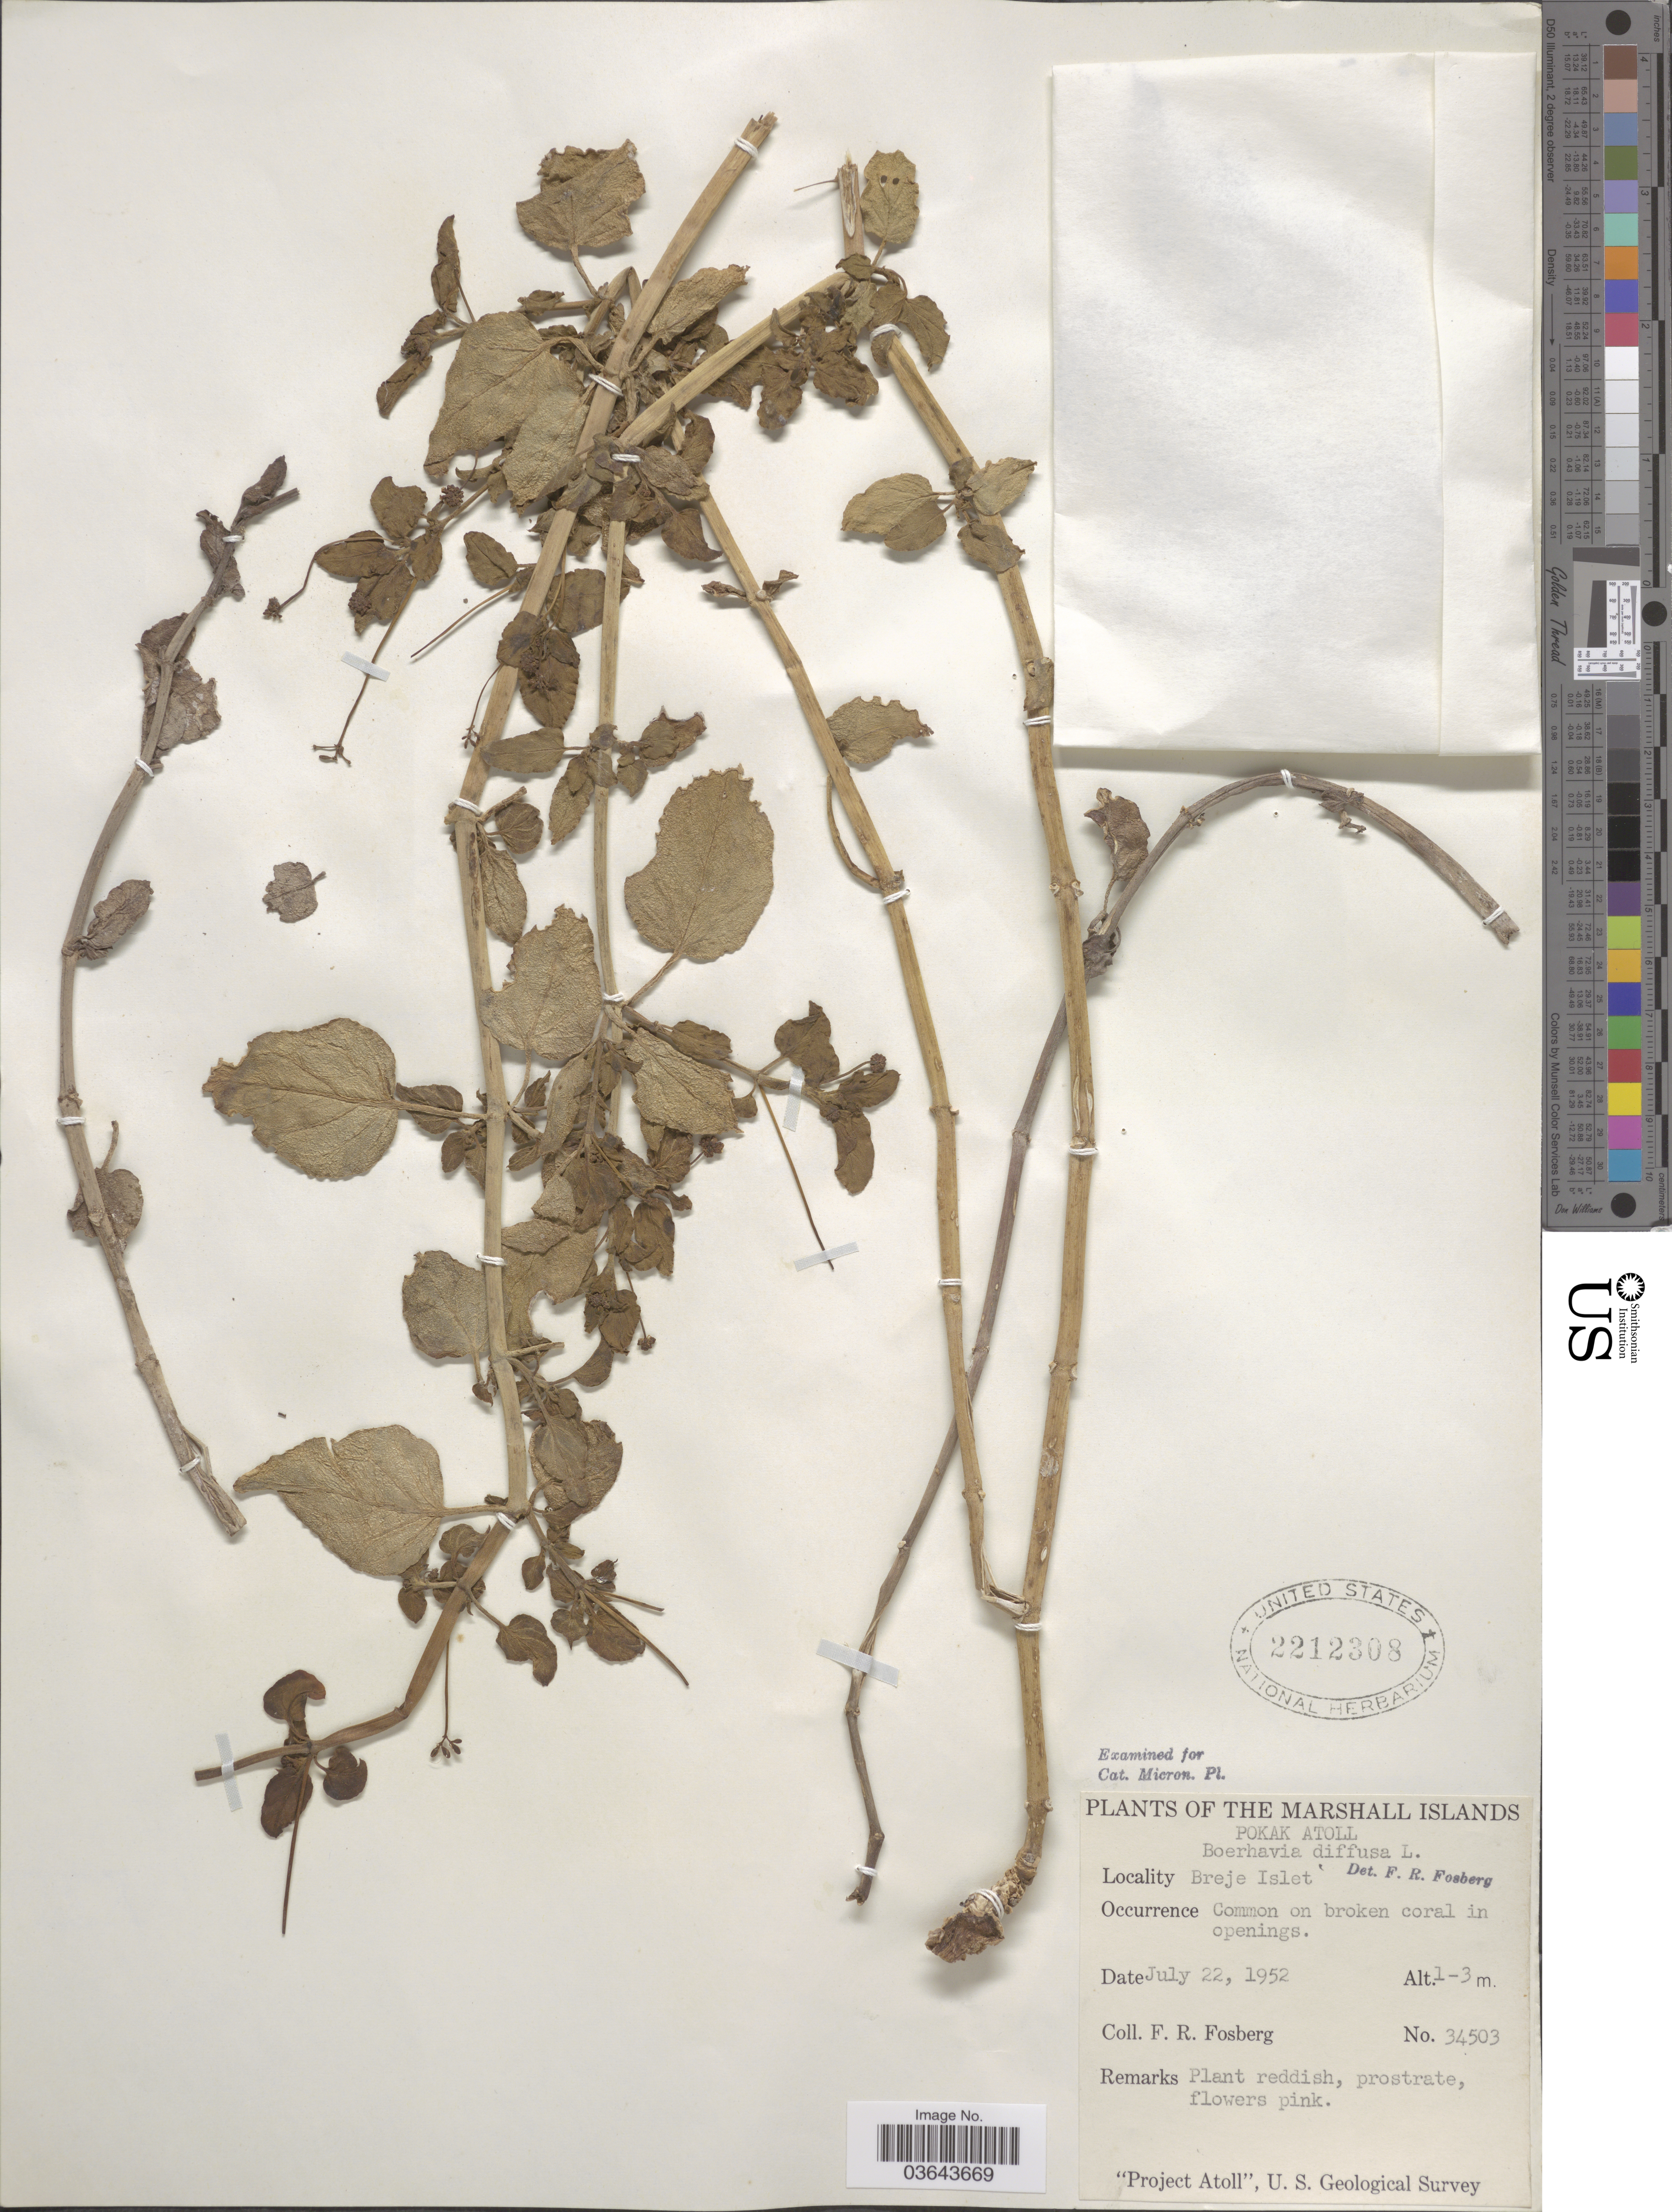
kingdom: Plantae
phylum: Tracheophyta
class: Magnoliopsida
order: Caryophyllales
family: Nyctaginaceae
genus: Boerhavia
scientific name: Boerhavia repens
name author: L.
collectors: F. R. Fosberg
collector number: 34503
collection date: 1952-07-22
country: Marshall Islands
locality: Pokak Atoll. Breje Islet.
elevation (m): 1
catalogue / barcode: US 2212308